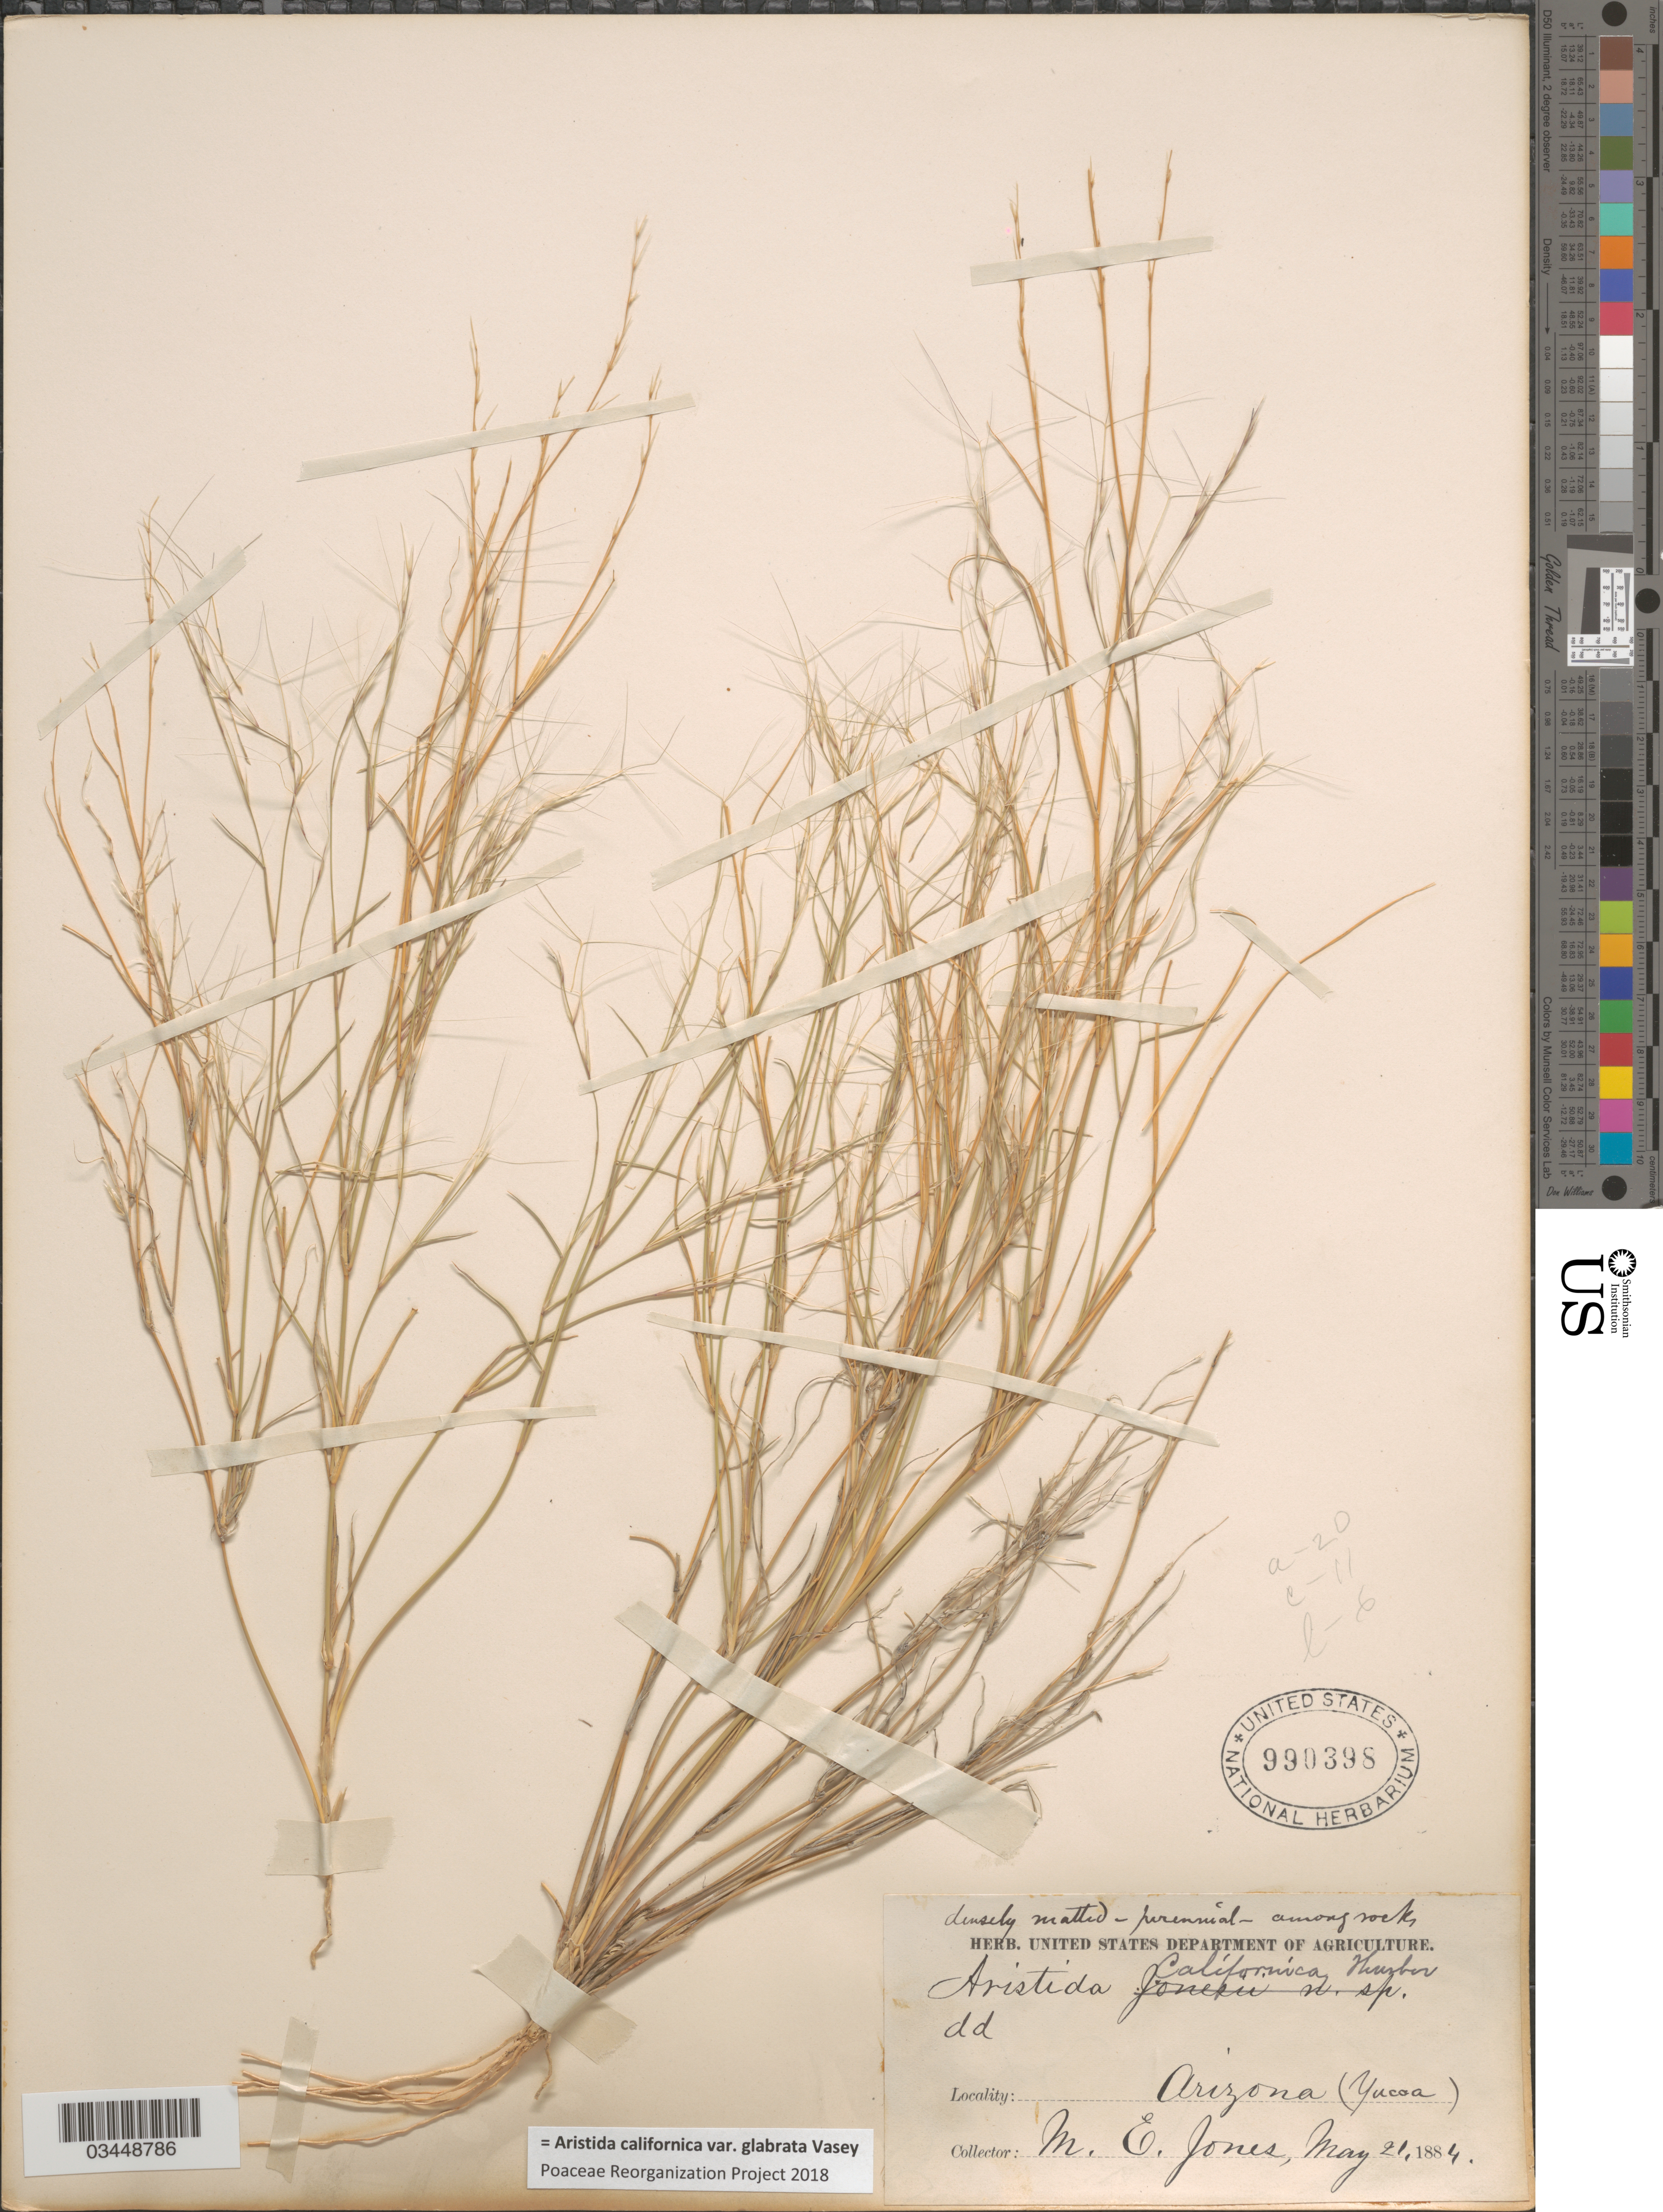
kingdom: Plantae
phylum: Tracheophyta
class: Liliopsida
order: Poales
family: Poaceae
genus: Aristida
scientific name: Aristida californica var. glabrata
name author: Vasey in Brandegee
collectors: M. E. Jones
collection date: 1884-05-21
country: United States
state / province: Arizona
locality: (Yucca).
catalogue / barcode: US 990398